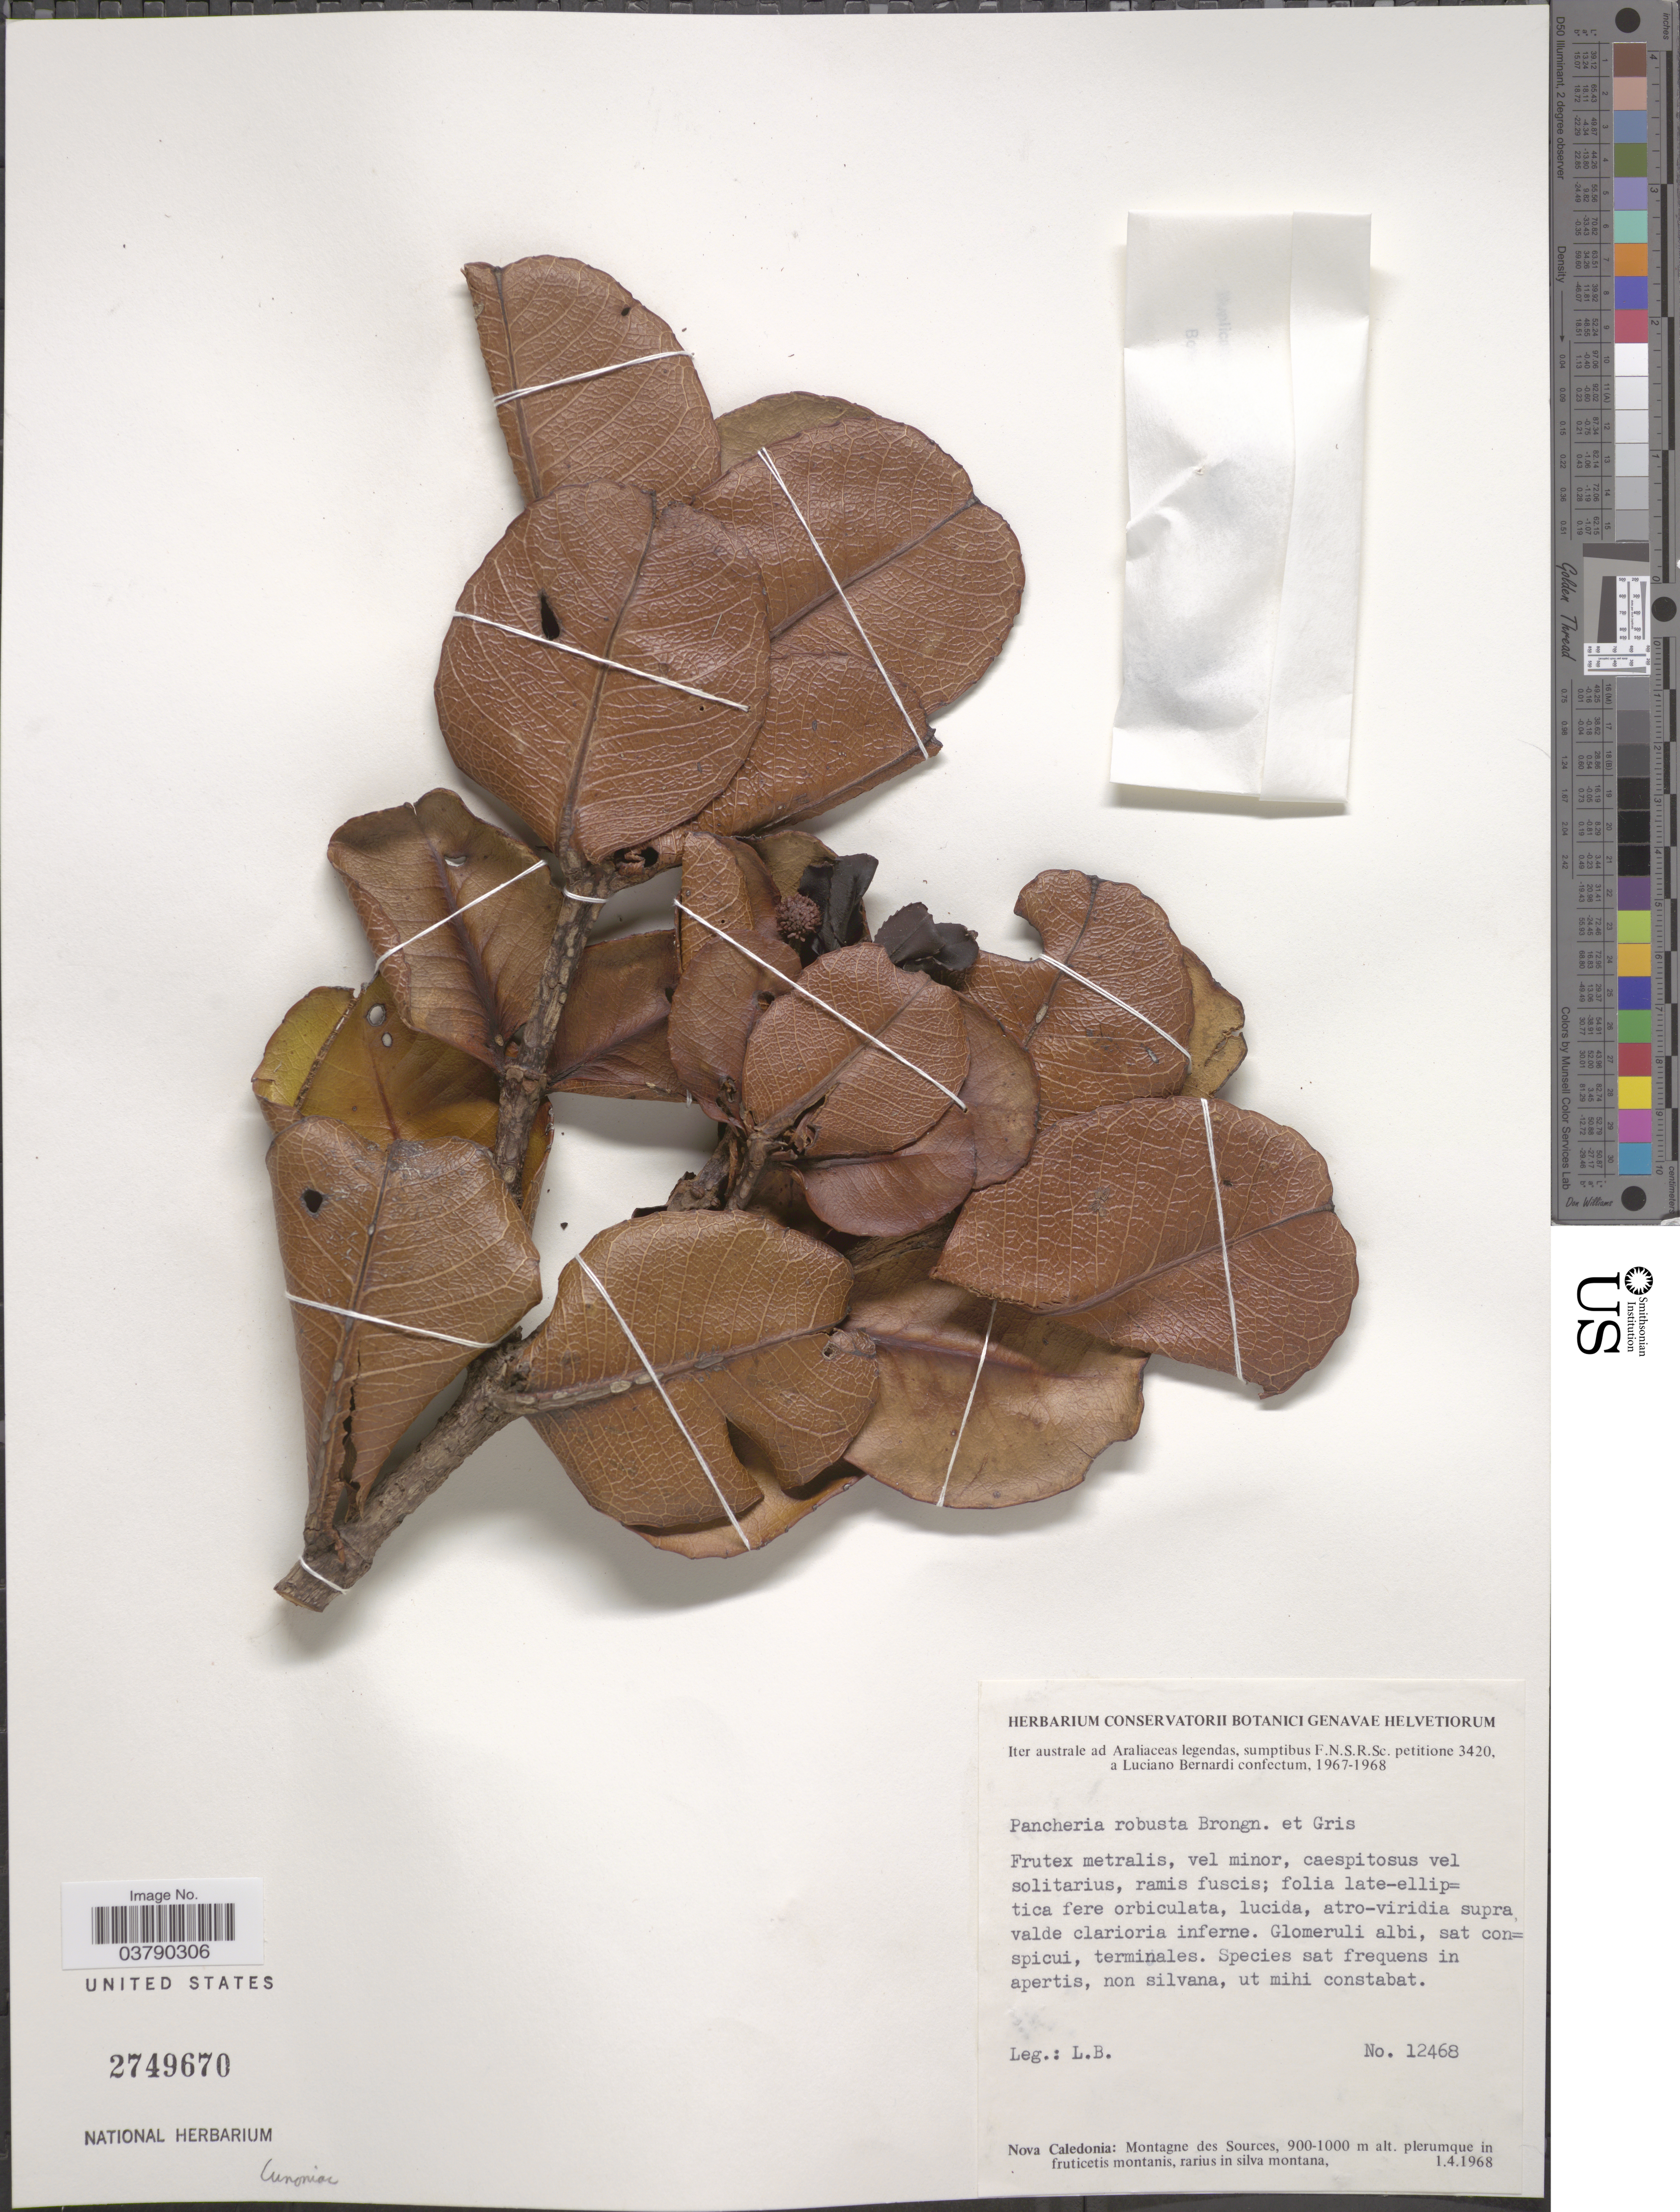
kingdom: Plantae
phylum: Tracheophyta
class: Magnoliopsida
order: Oxalidales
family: Cunoniaceae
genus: Pancheria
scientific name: Pancheria robusta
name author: Guillaumin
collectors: L. Bernardi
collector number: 12468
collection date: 1968-04-01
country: New Caledonia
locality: Nova Caledonia: Montagne des Sources.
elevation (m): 900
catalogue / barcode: US 2749670